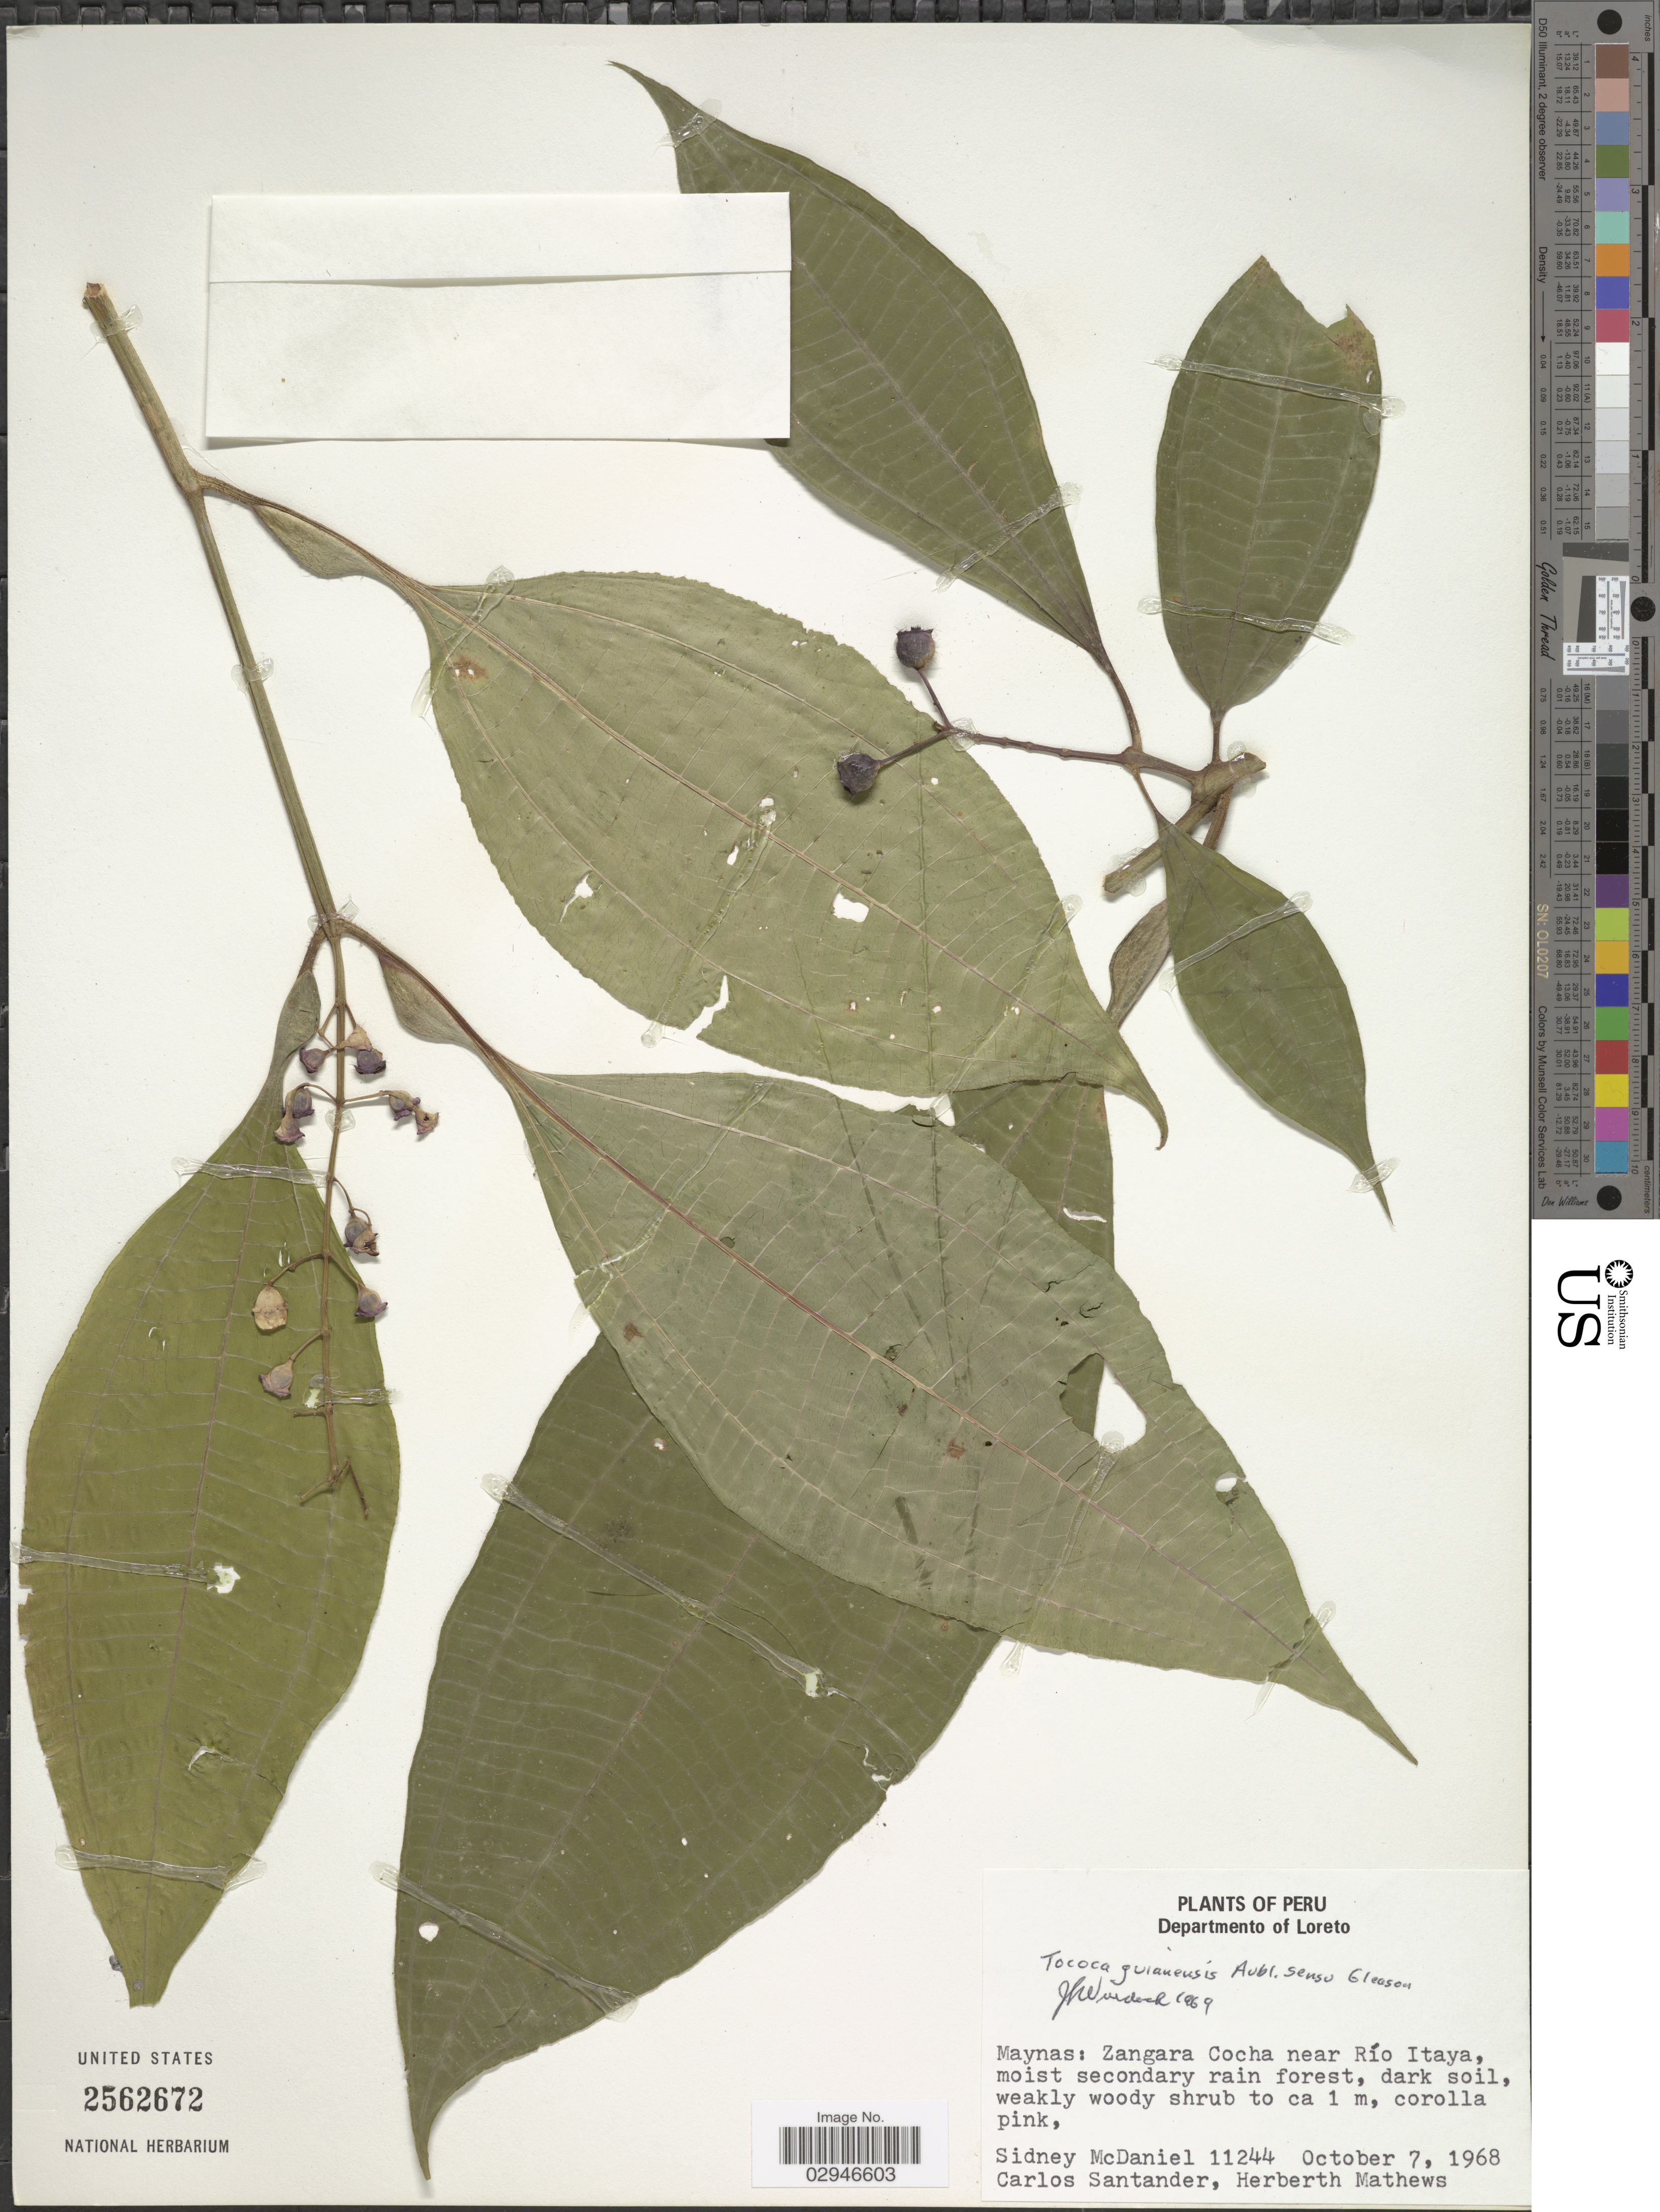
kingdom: Plantae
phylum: Tracheophyta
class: Magnoliopsida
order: Myrtales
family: Melastomataceae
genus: Tococa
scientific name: Tococa guianensis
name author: Aubl.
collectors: S. McDaniel, C. Santander & H. Mathews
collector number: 11244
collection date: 1968-10-07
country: Peru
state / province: Loreto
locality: Departmento of Loreto, Maynas, Zangara Cocha near Río Itaya.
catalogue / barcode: US 2562672